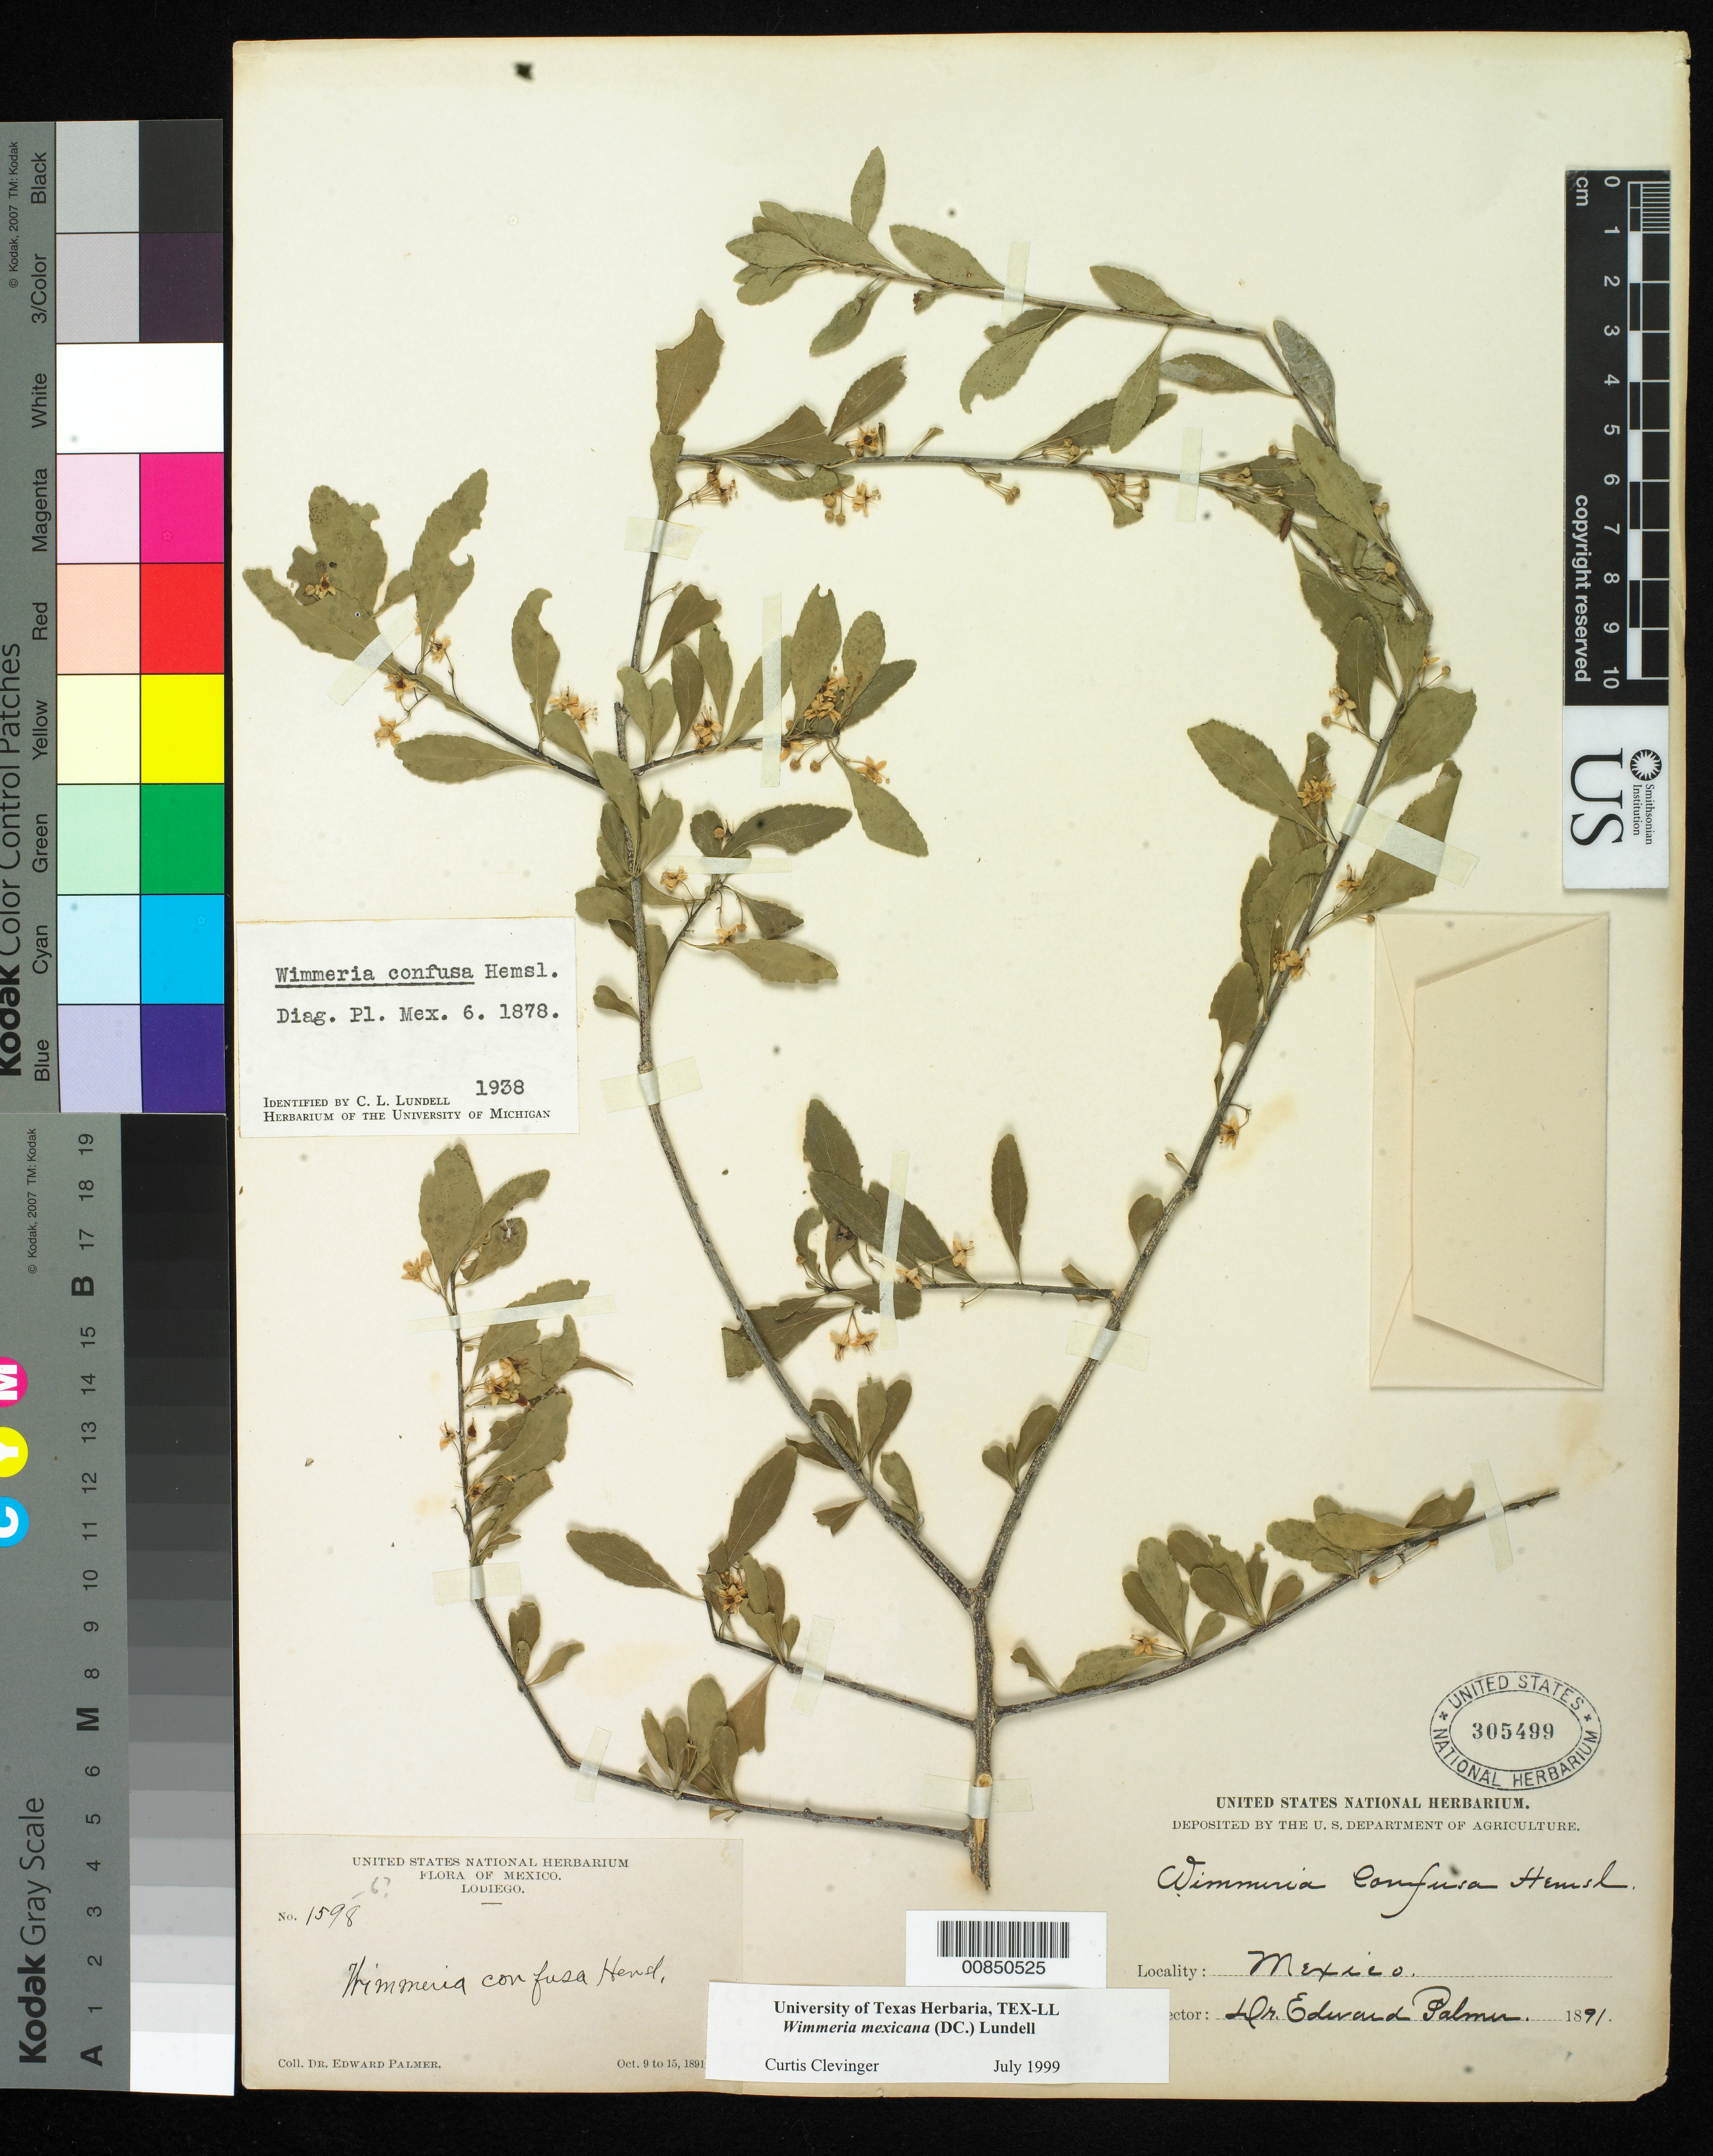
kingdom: Plantae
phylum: Tracheophyta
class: Magnoliopsida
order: Celastrales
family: Celastraceae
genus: Wimmeria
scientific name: Wimmeria mexicana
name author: (DC.) Lundell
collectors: E. Palmer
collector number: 1598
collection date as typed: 09 Oct 1891 to 15 Oct 1891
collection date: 1891-10-09/1891-10-15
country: Mexico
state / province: Sinaloa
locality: Lodiego, Sinaloa.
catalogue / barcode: US 305499